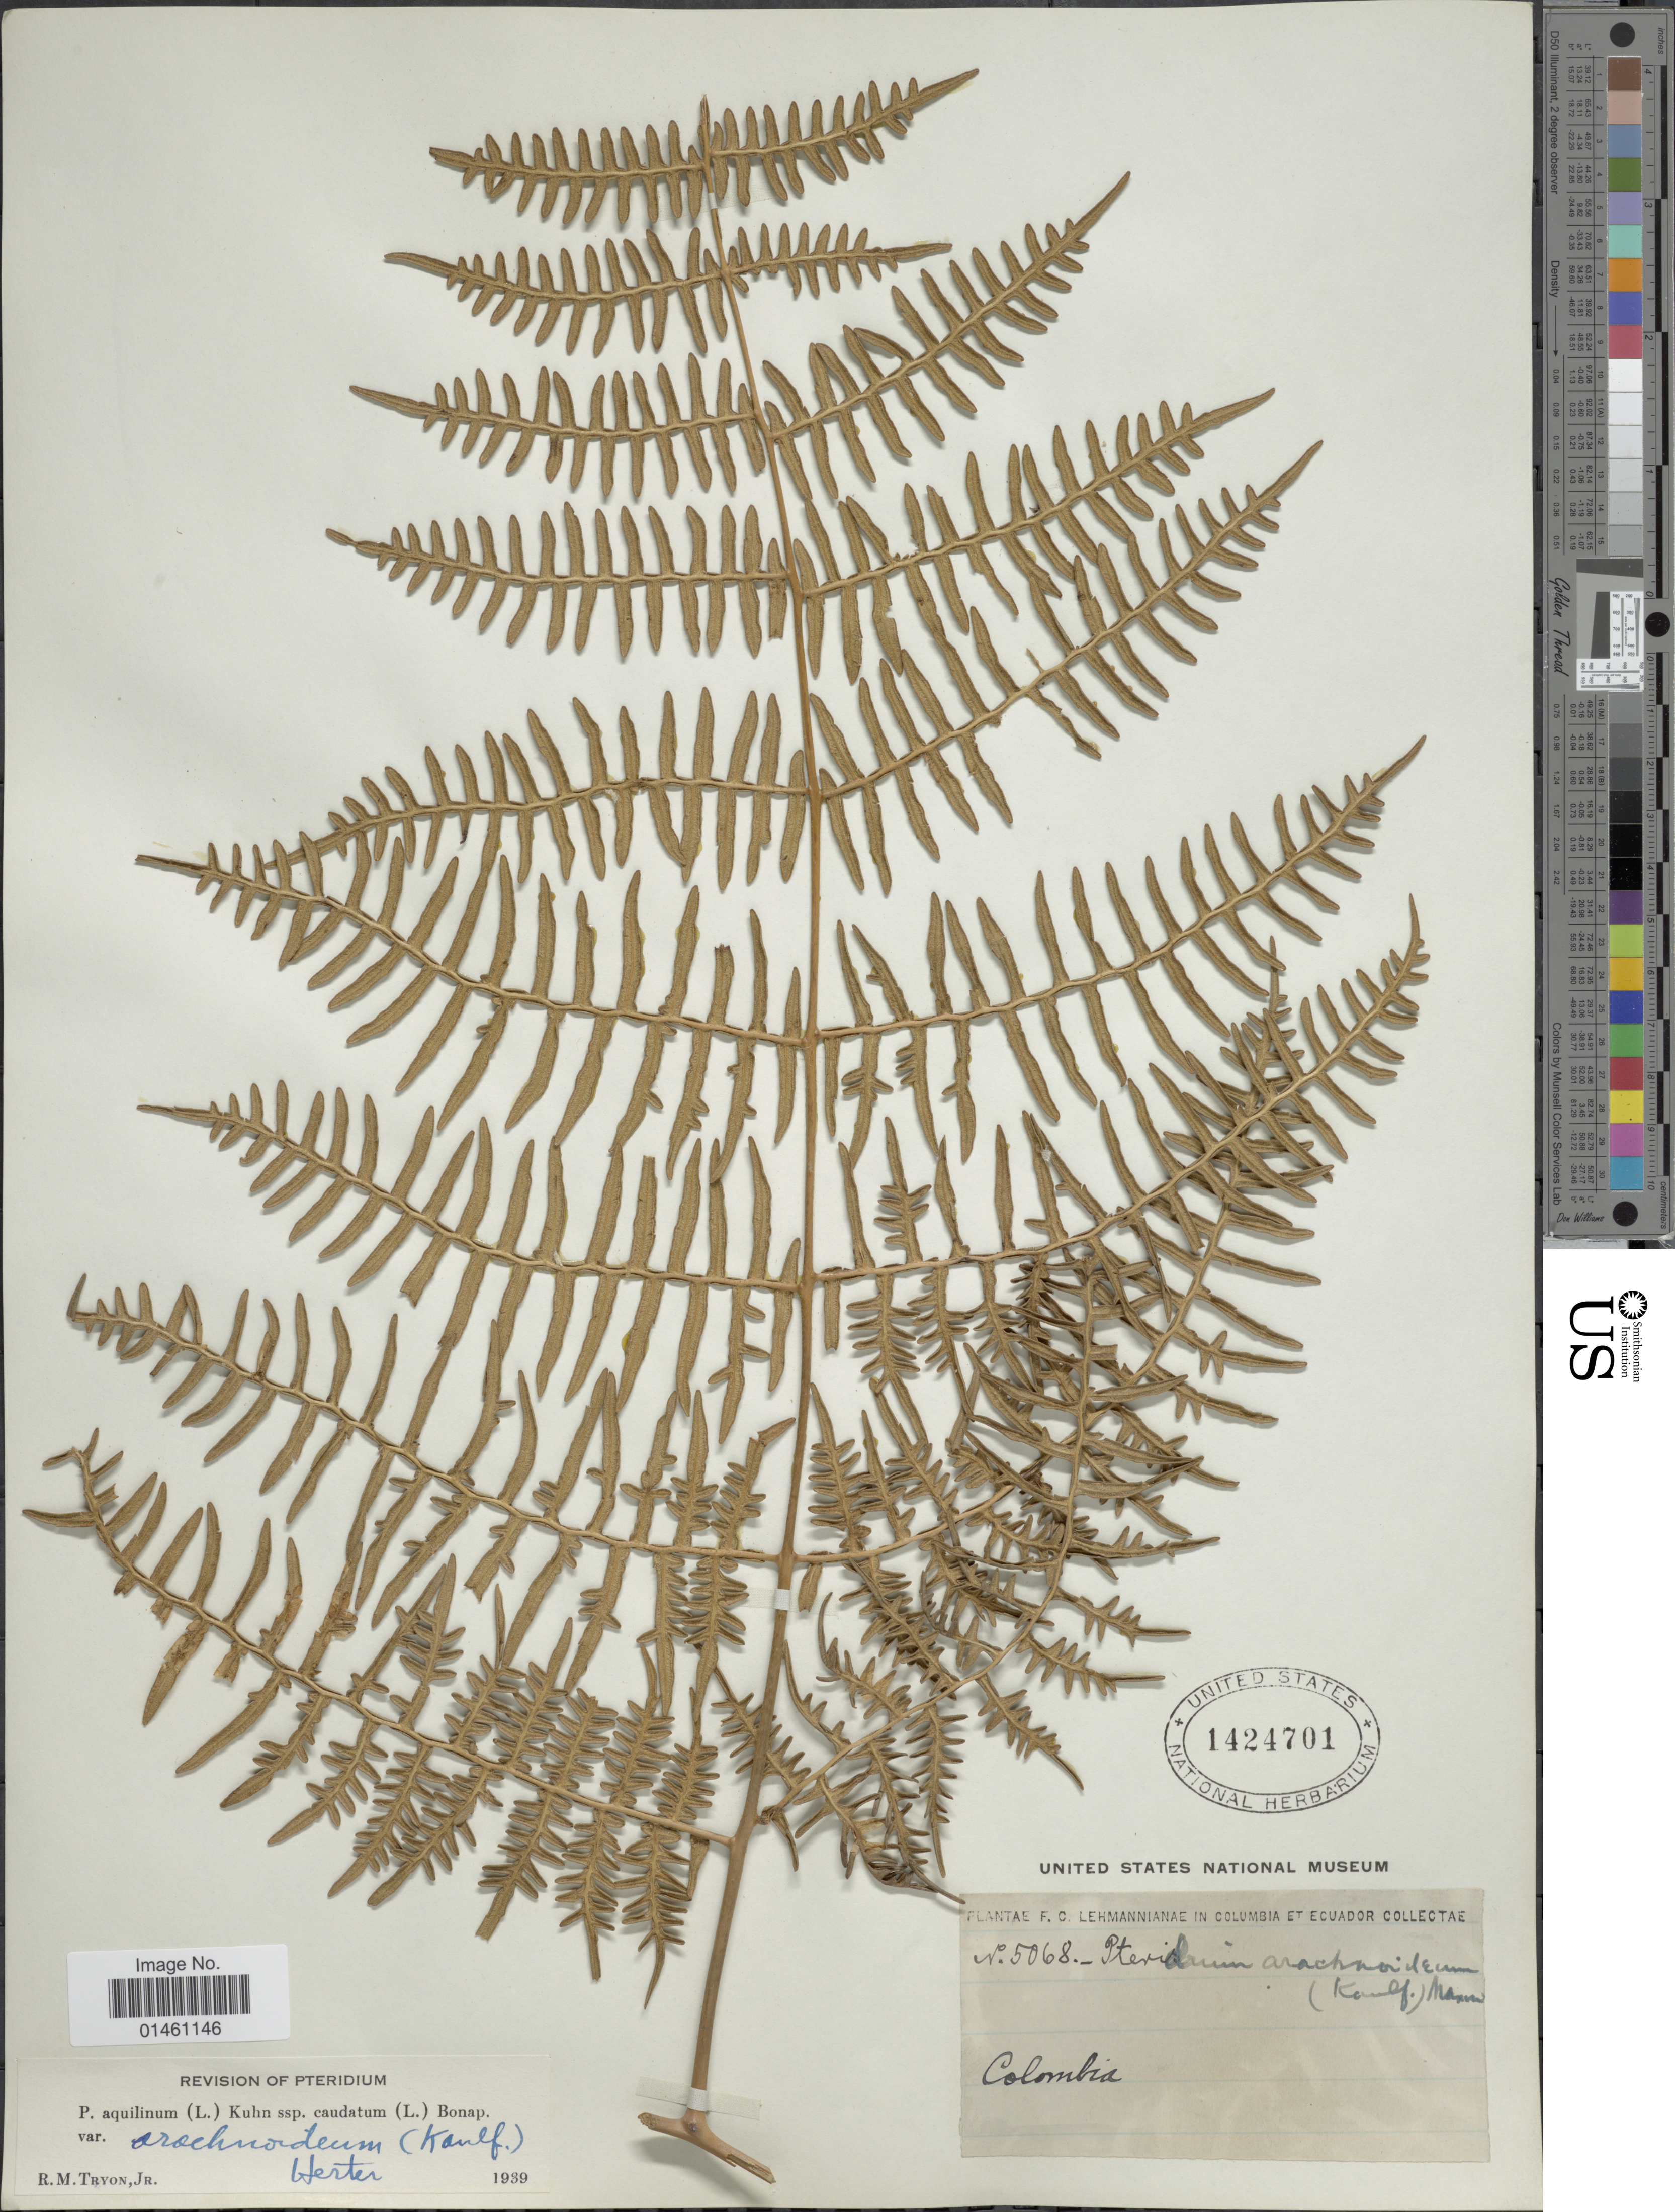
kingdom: Plantae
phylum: Tracheophyta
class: Polypodiopsida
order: Polypodiales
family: Dennstaedtiaceae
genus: Pteridium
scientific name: Pteridium aquilinum var. arachnoideum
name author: (Kaulf.) Herter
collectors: F. C. Lehmann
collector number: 5068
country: Colombia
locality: Colombia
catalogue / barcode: US 1424701